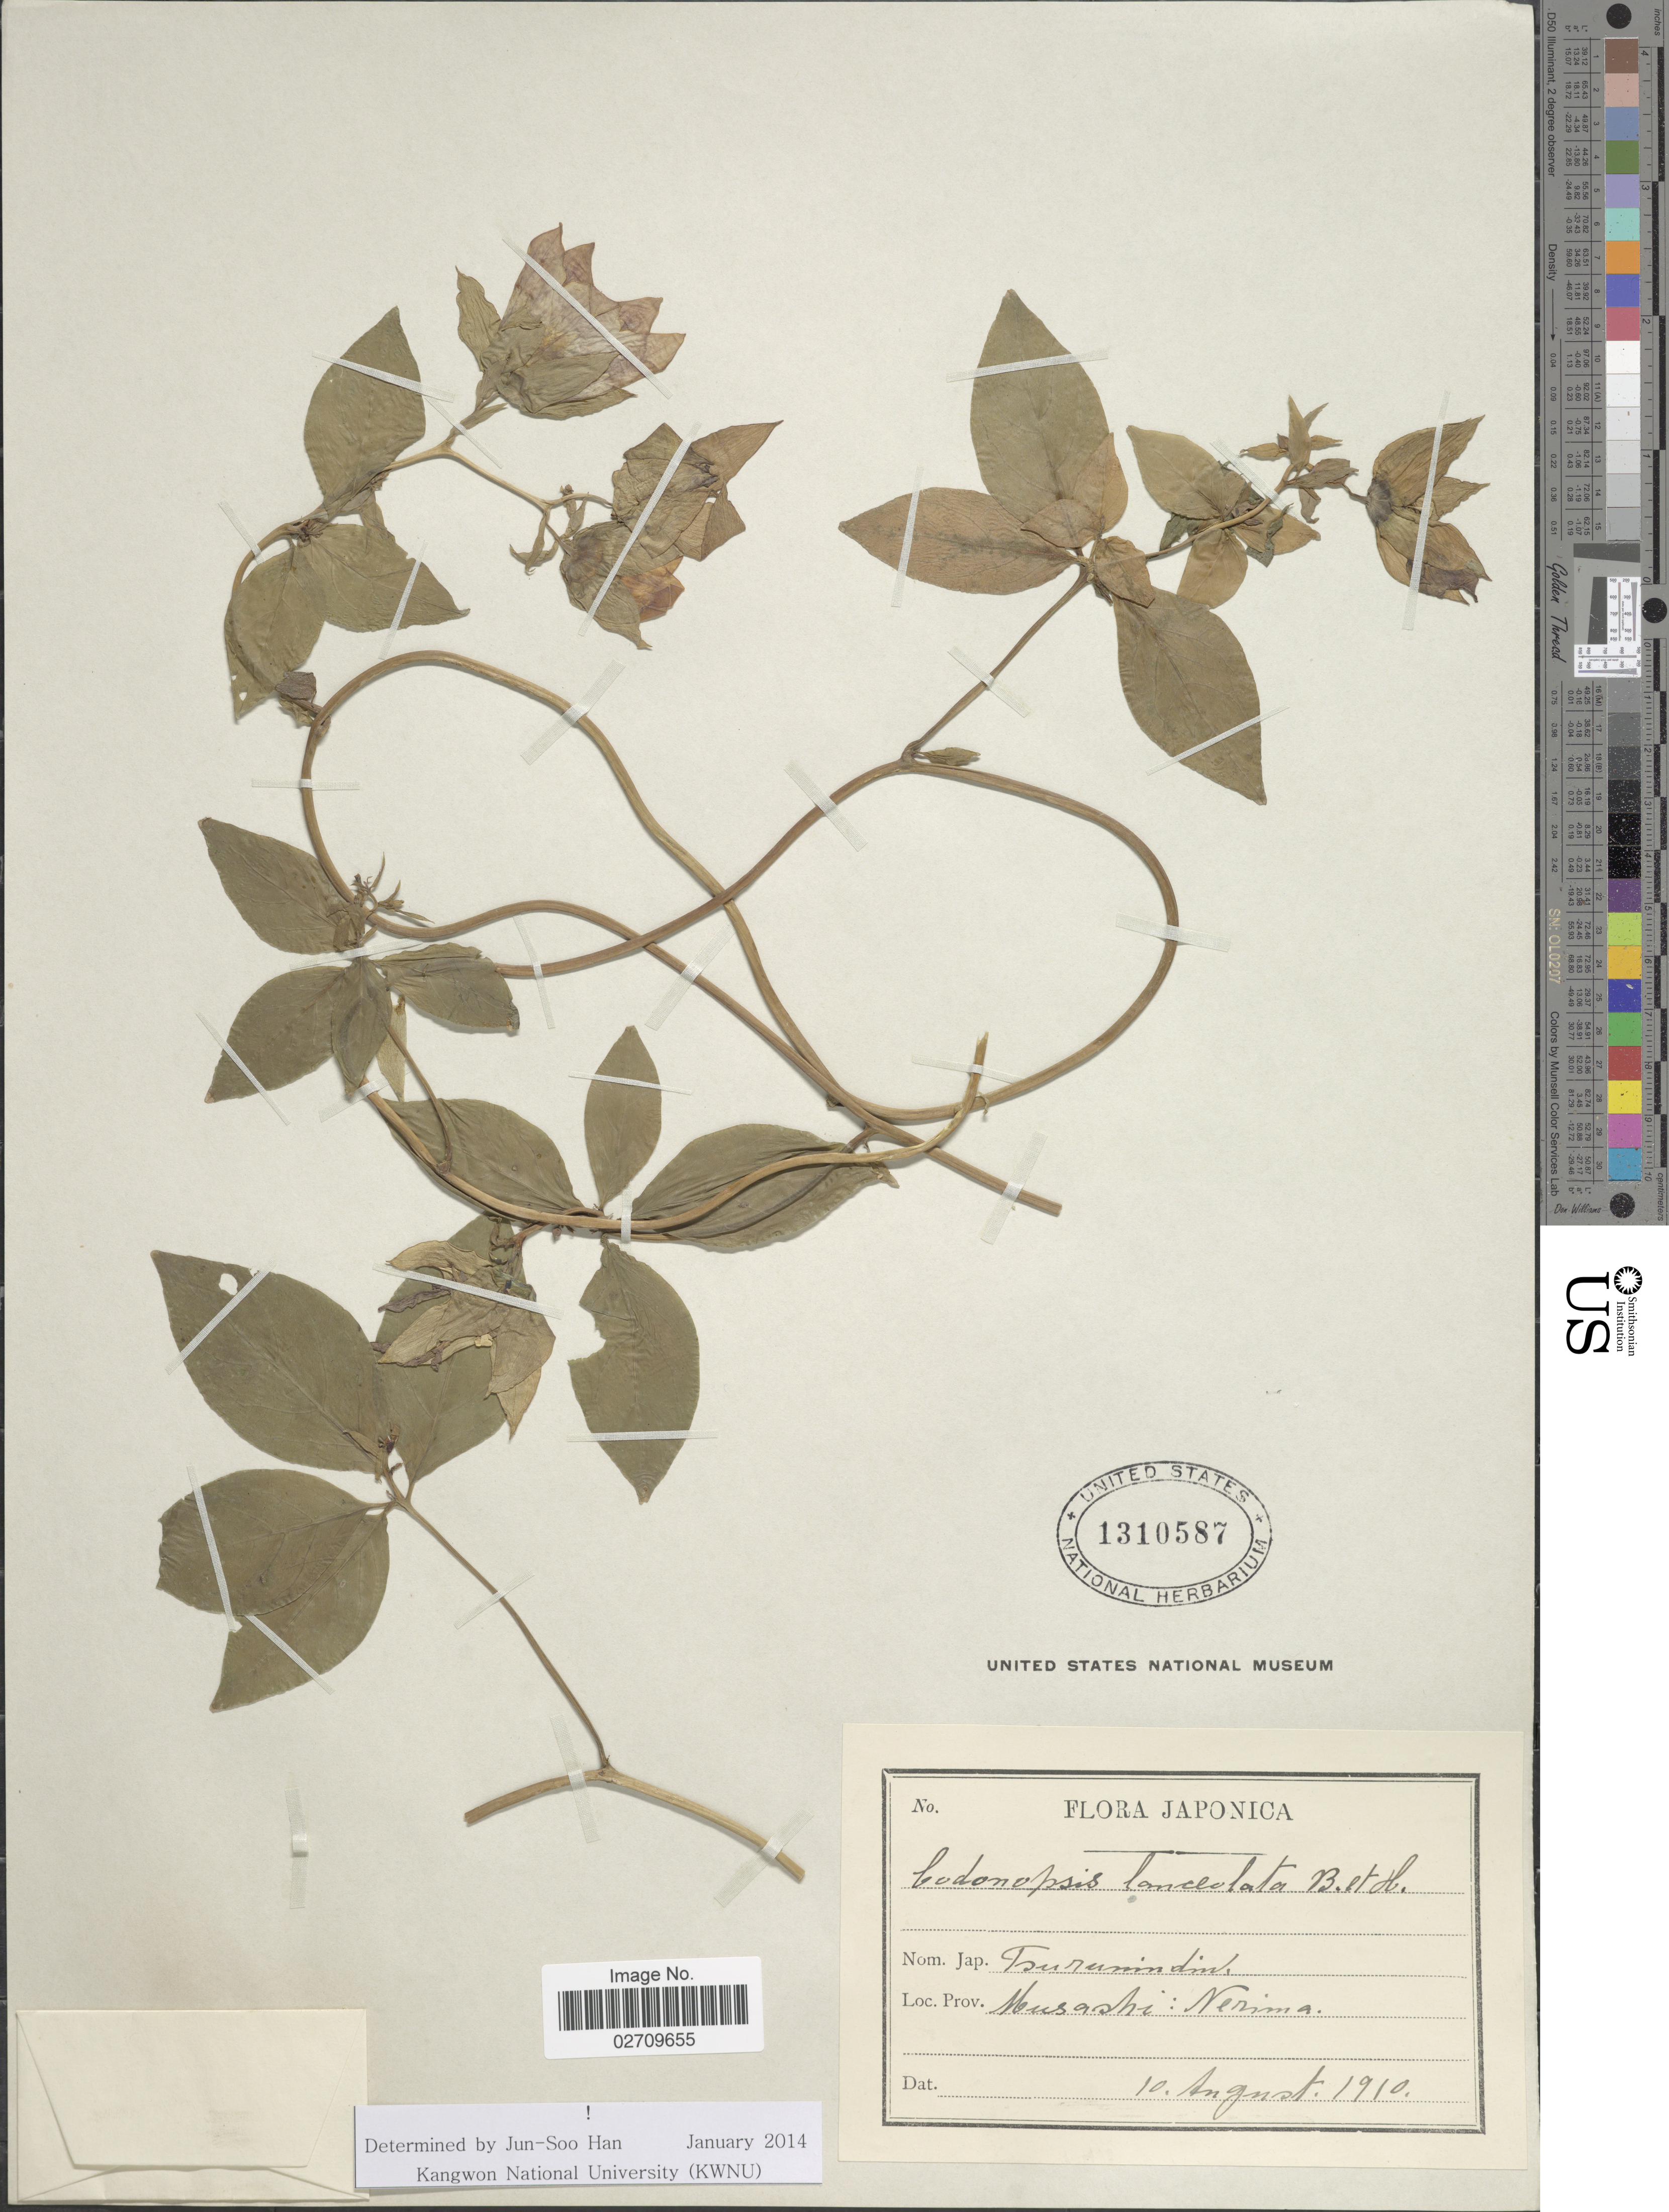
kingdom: Plantae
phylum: Tracheophyta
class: Magnoliopsida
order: Asterales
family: Campanulaceae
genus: Codonopsis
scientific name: Codonopsis lanceolata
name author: (Siebold & Zucc.) Benth. & Hook. f. ex Trautv.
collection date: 1910-08-10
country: Japan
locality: Musashi: Nerima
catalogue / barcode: US 1310587